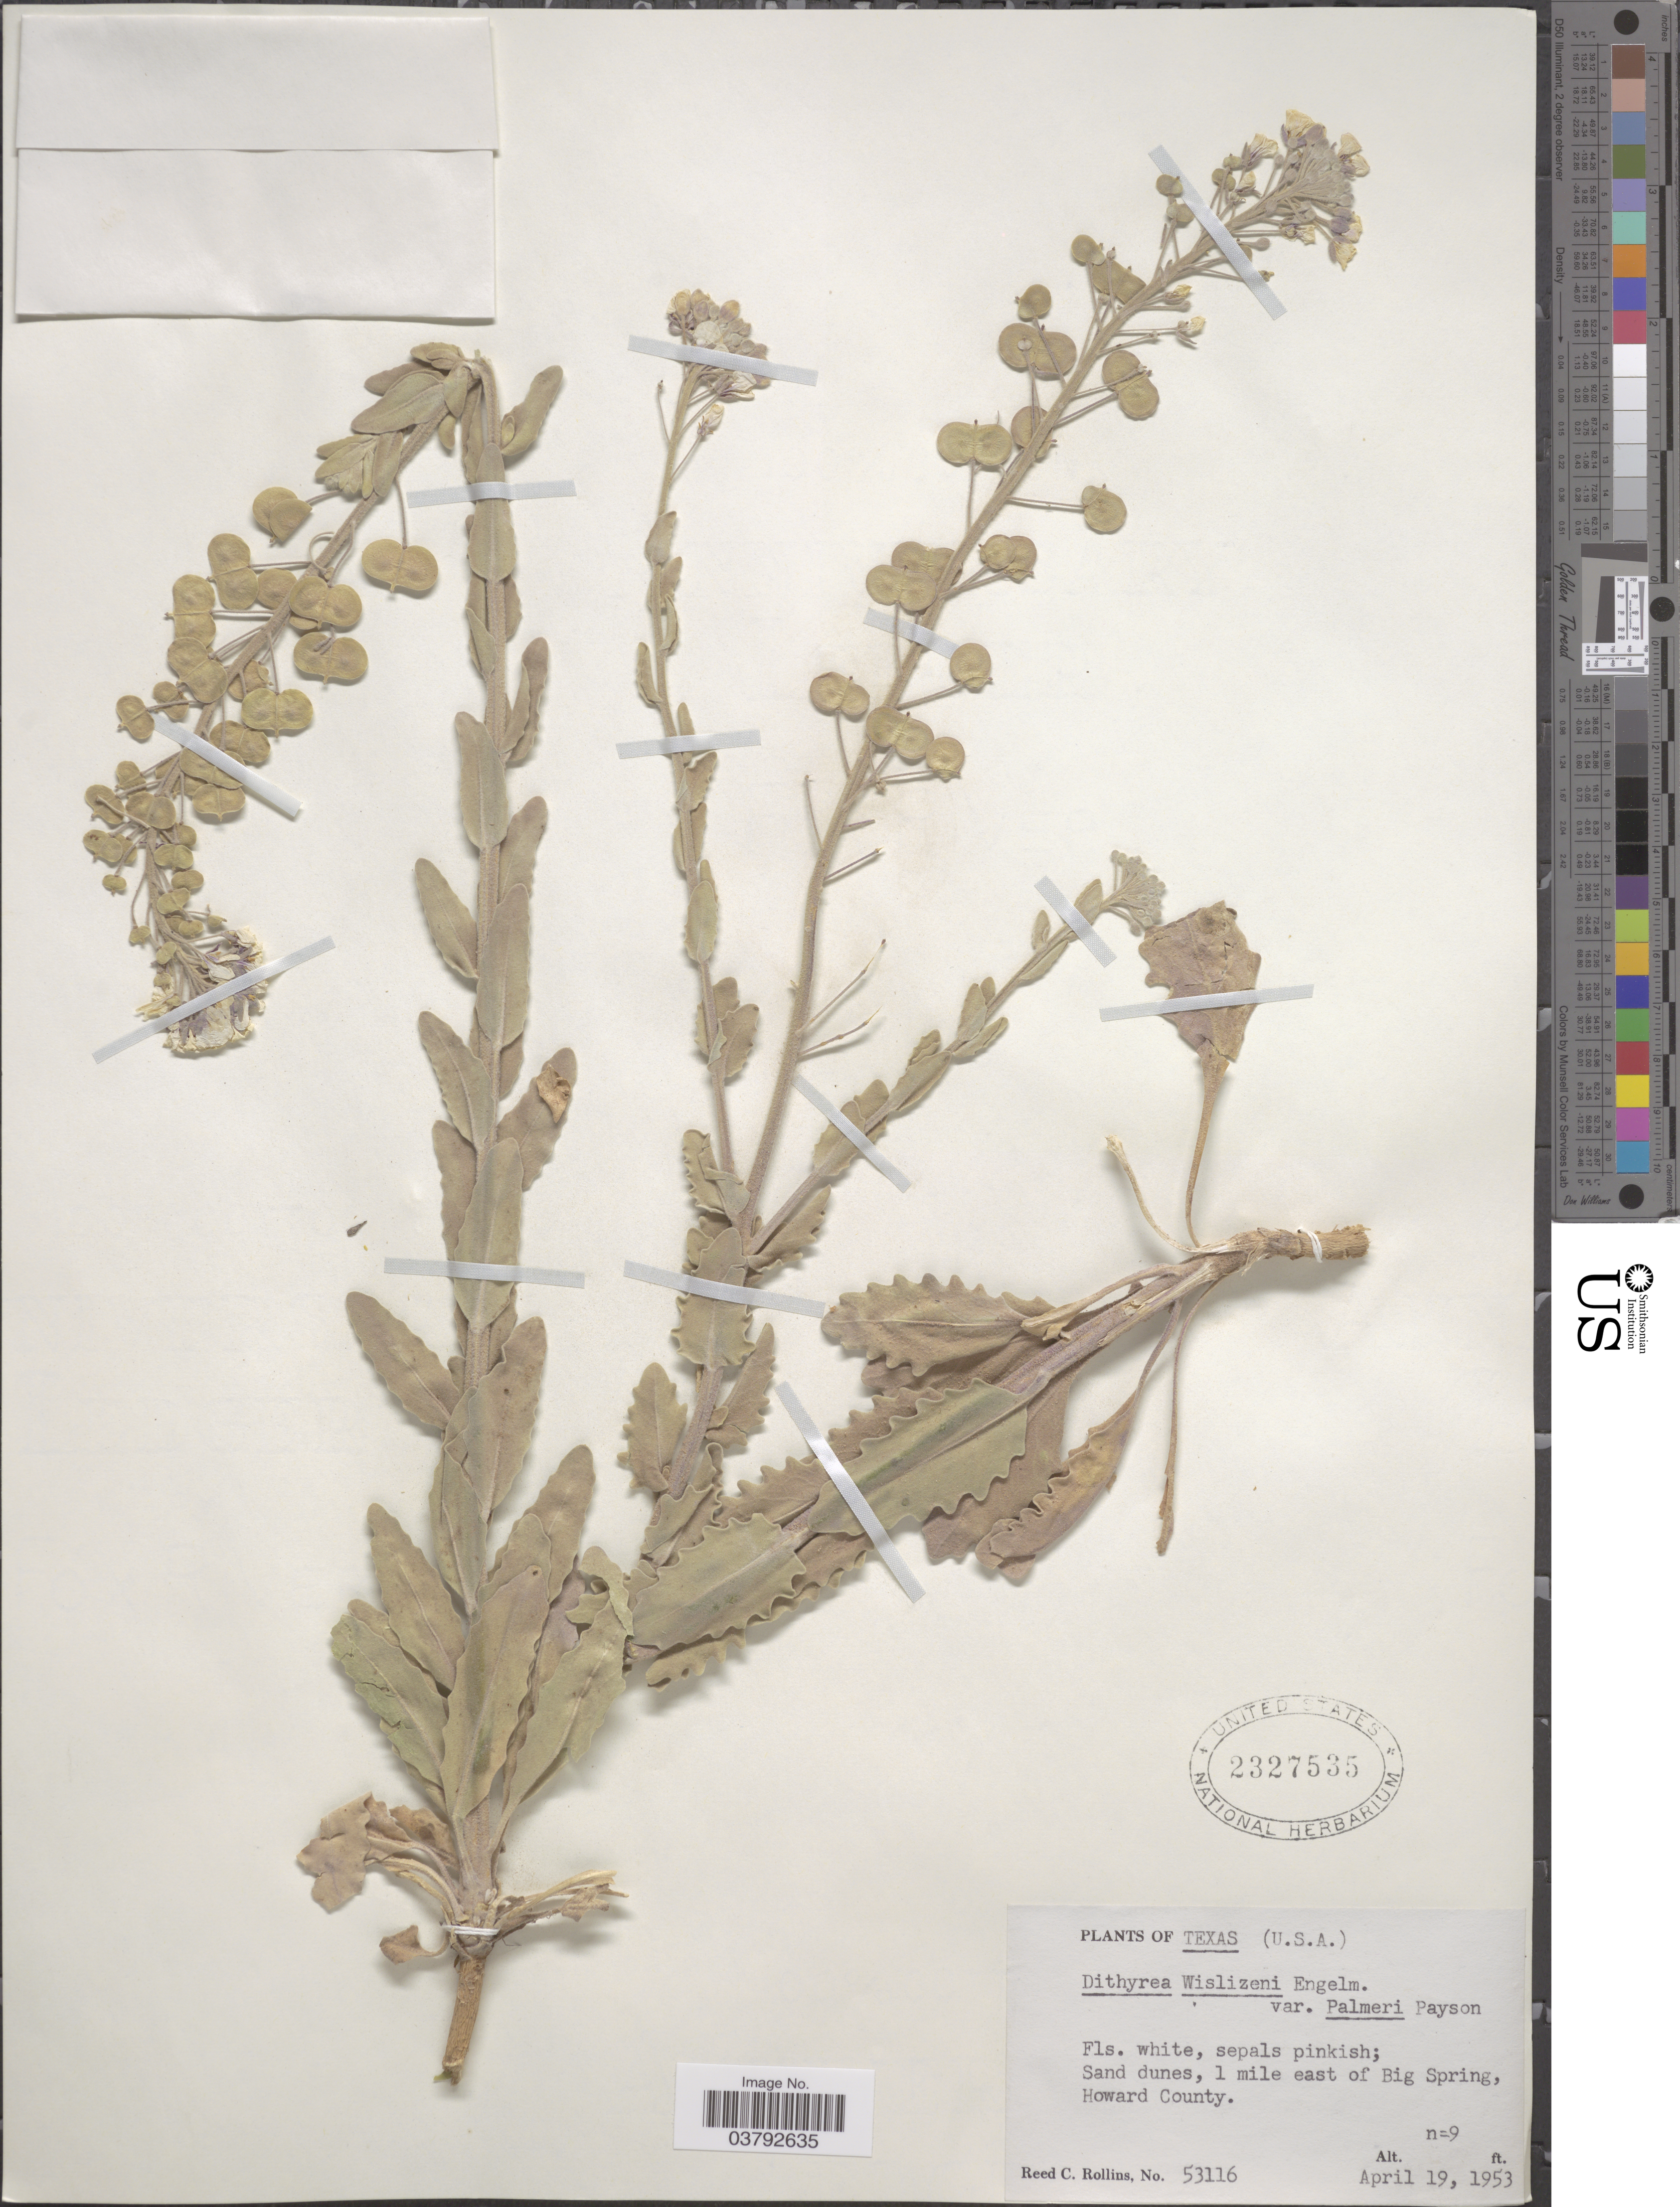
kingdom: Plantae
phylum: Tracheophyta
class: Magnoliopsida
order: Brassicales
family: Brassicaceae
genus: Dithyrea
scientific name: Dithyrea wislizeni var. palmeri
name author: Payson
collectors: R. C. Rollins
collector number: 53116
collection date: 1953-04-19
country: United States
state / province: Texas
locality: Sand dunes, 1 mile east of Big Spring, Howard County.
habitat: sand dunes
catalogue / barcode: US 2327535